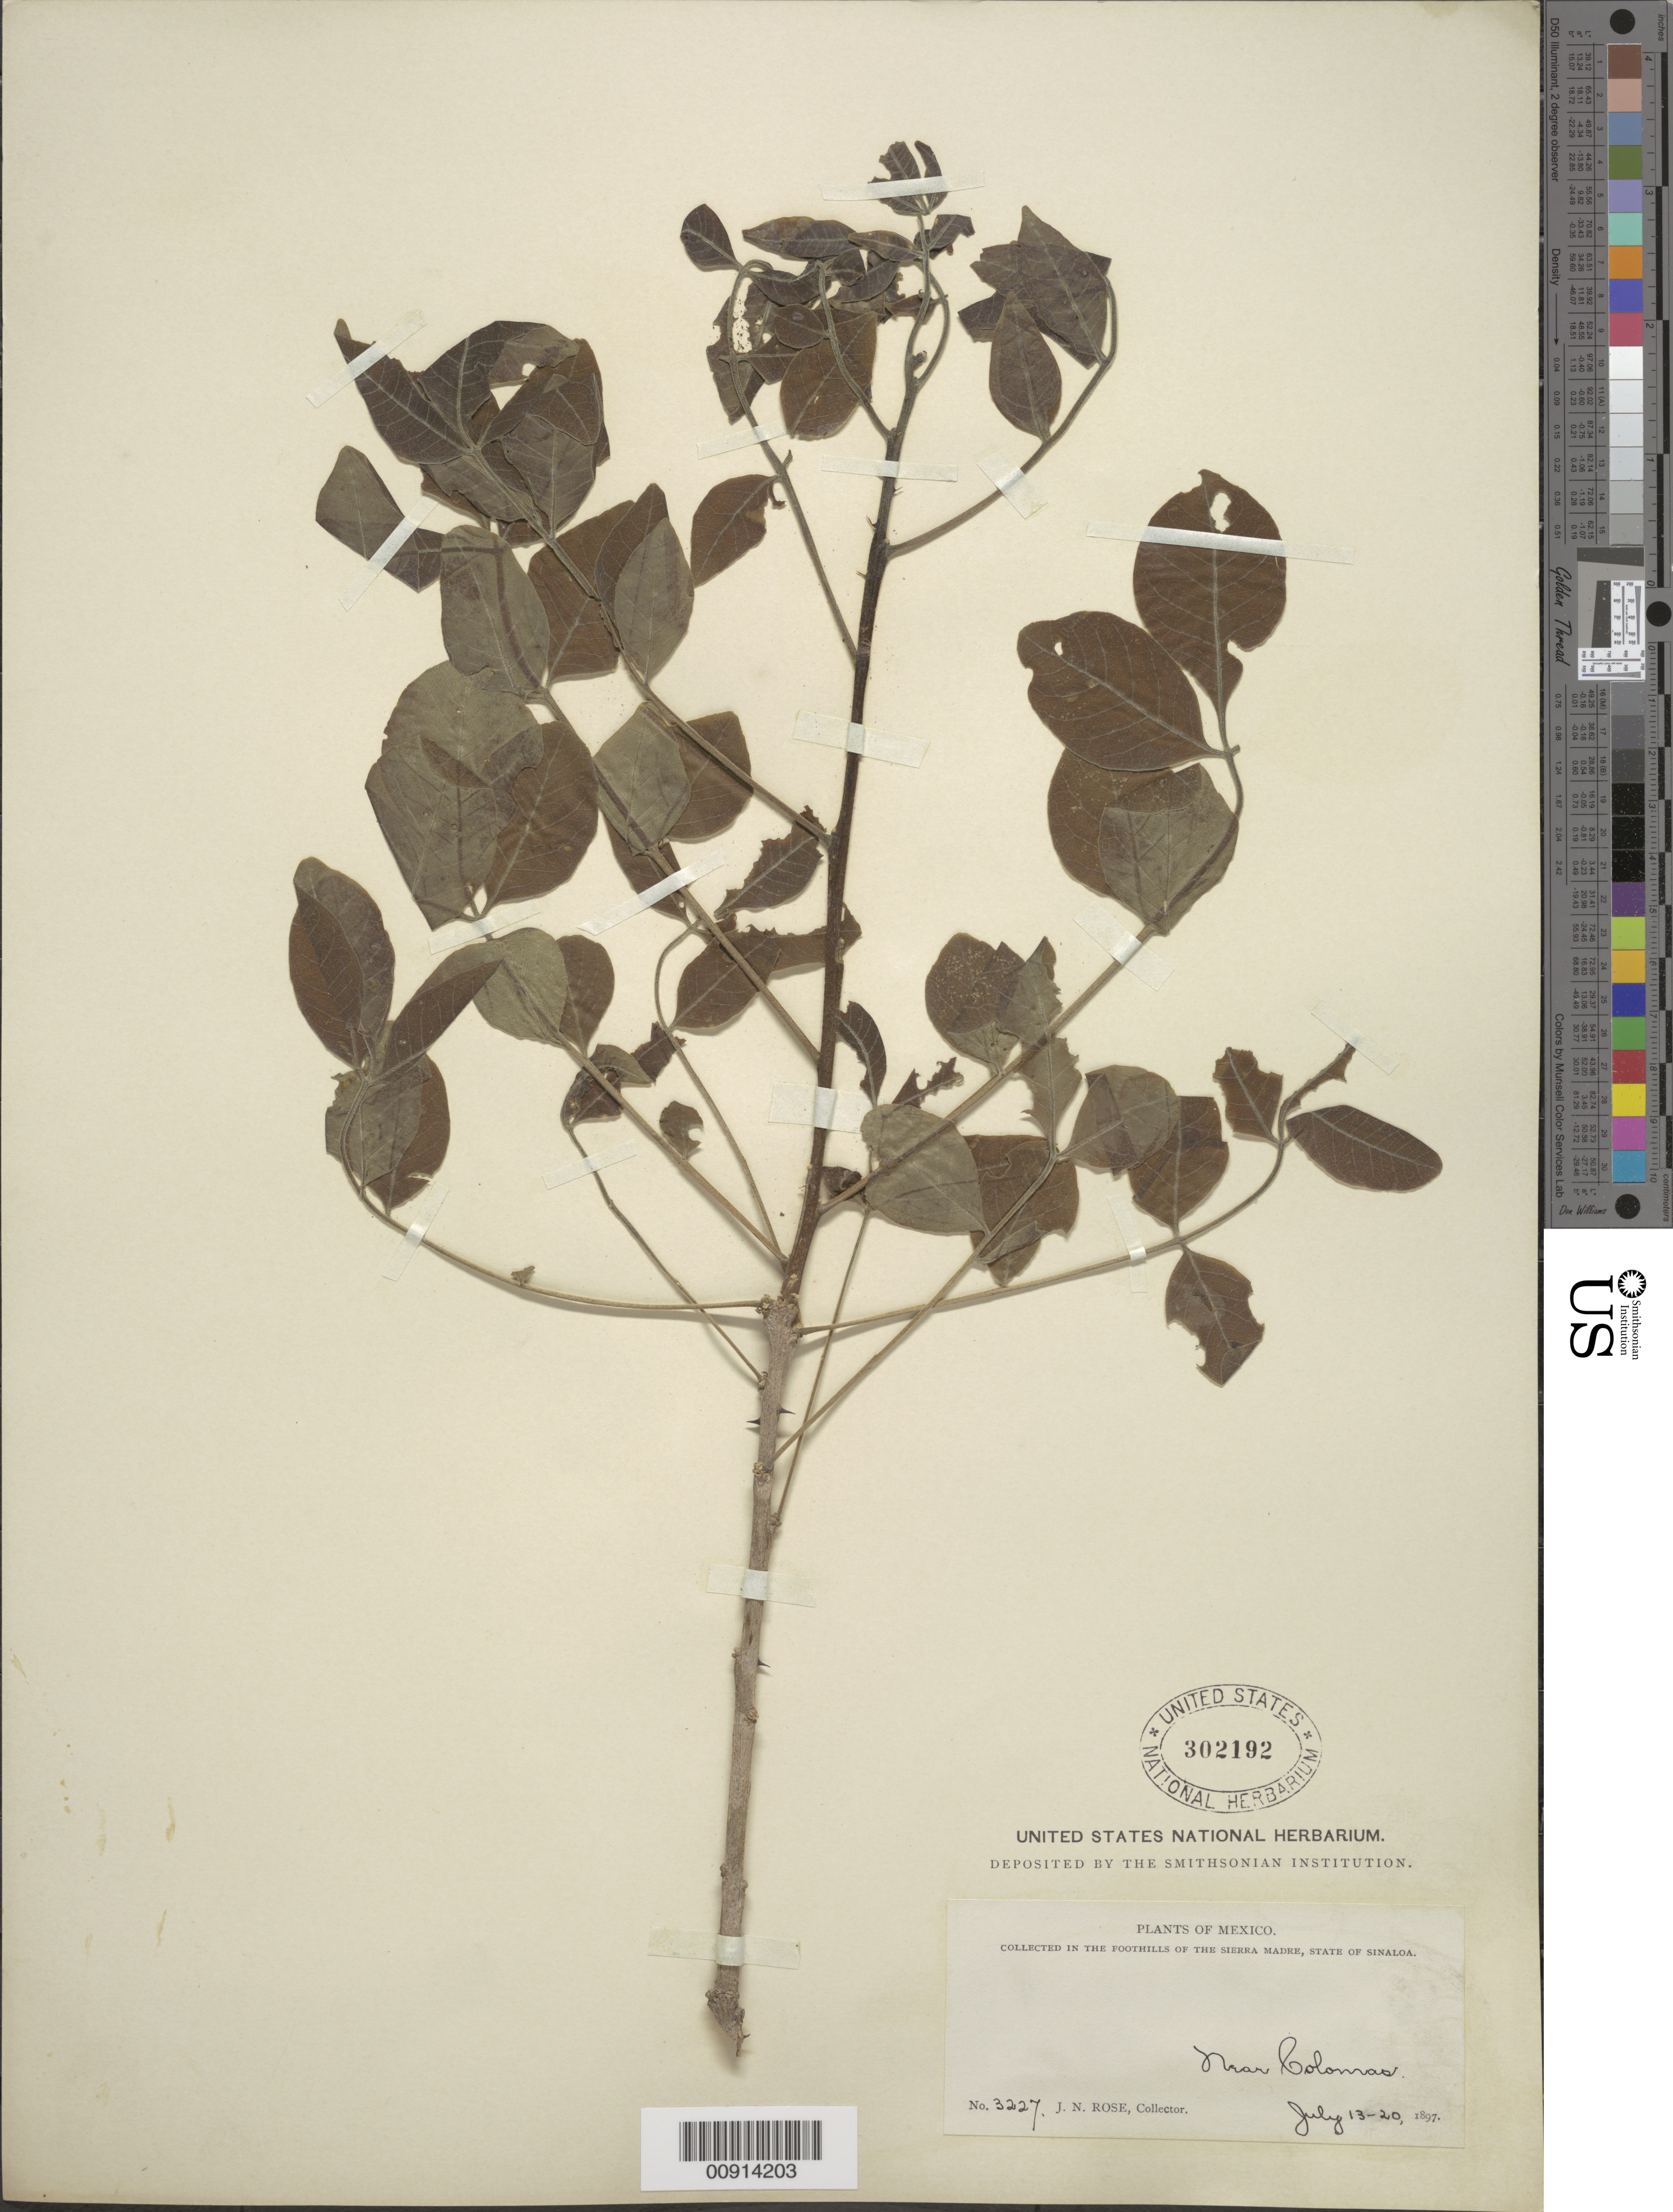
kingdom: Plantae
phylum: Tracheophyta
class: Magnoliopsida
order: Sapindales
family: Rutaceae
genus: Zanthoxylum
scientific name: Zanthoxylum arborescens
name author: Rose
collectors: J. N. Rose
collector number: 3227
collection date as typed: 13 Jul 1897 to 20 Jul 1897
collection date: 1897-07-13/1897-07-20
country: Mexico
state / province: Sinaloa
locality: Near Colomas in the Foothills of the Sierra Madre, State of Sinaloa.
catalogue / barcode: US 302192